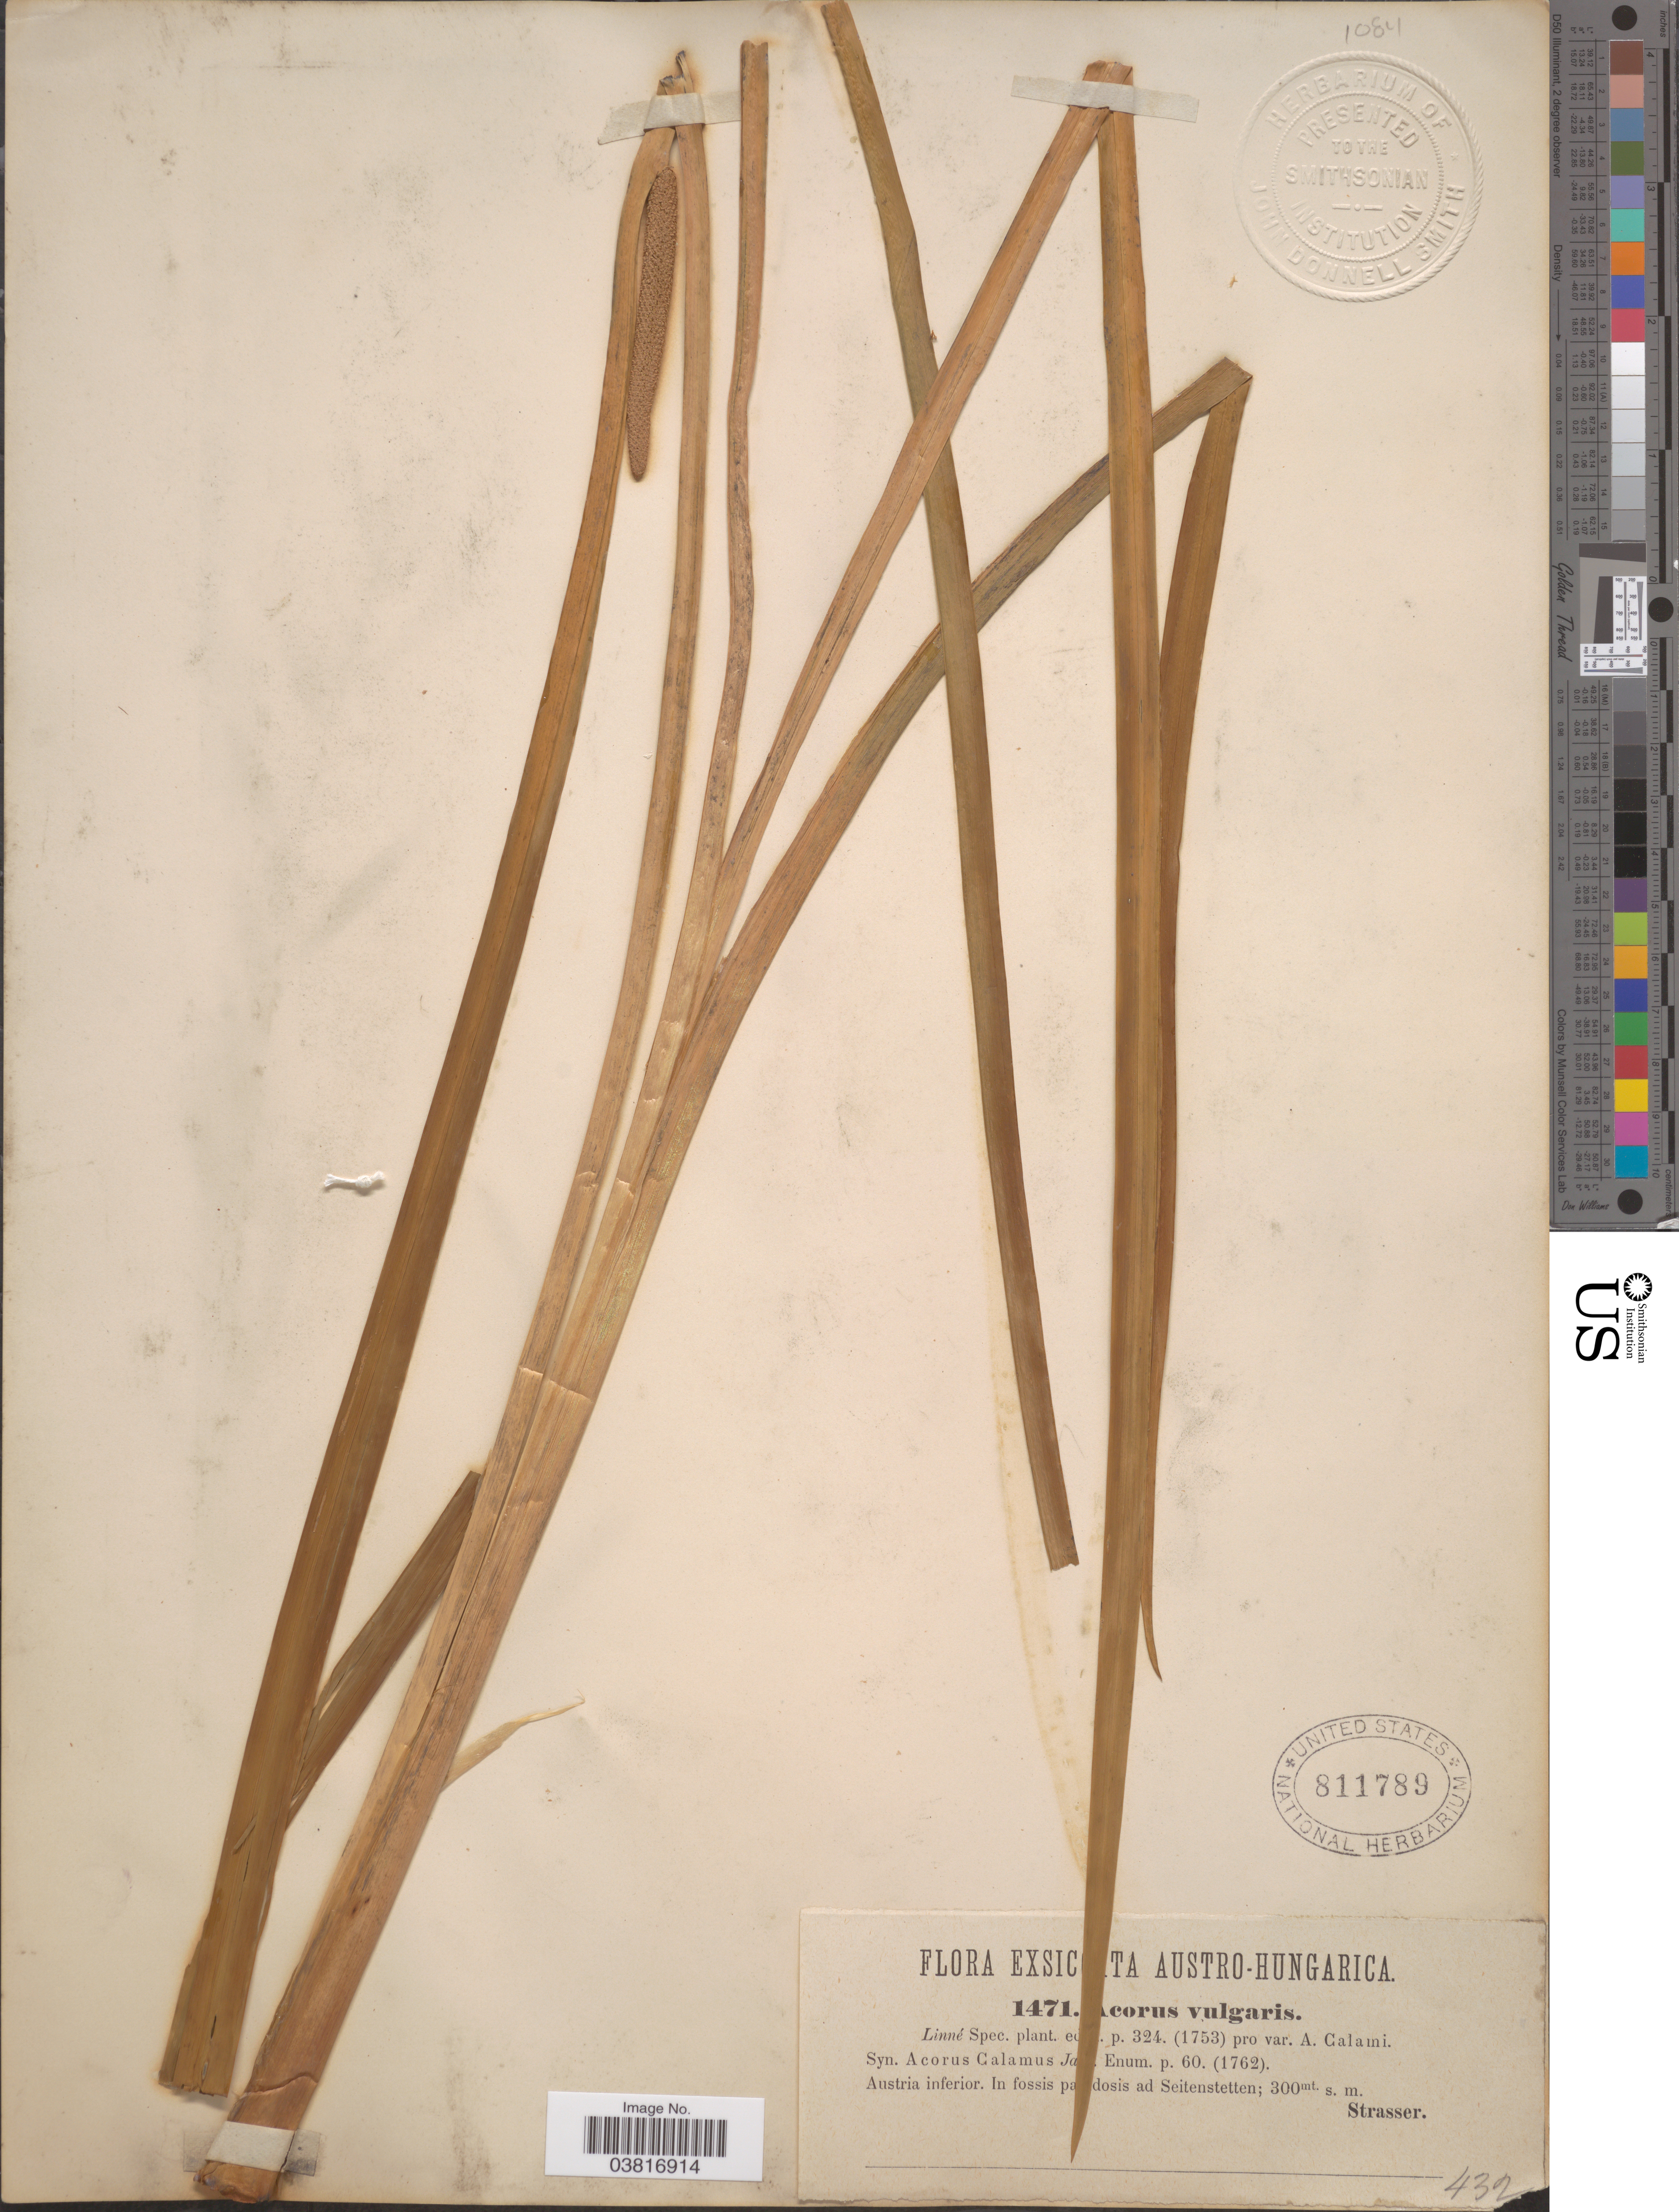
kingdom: Plantae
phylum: Tracheophyta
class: Liliopsida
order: Acorales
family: Acoraceae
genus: Acorus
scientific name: Acorus calamus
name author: L.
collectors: -. Strasser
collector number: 1471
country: Austria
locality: Austro-Hungarica. Austria inferior. In fossis pa [illegible text]dosis ad Seitenstetten.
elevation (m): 300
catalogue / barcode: US 811789